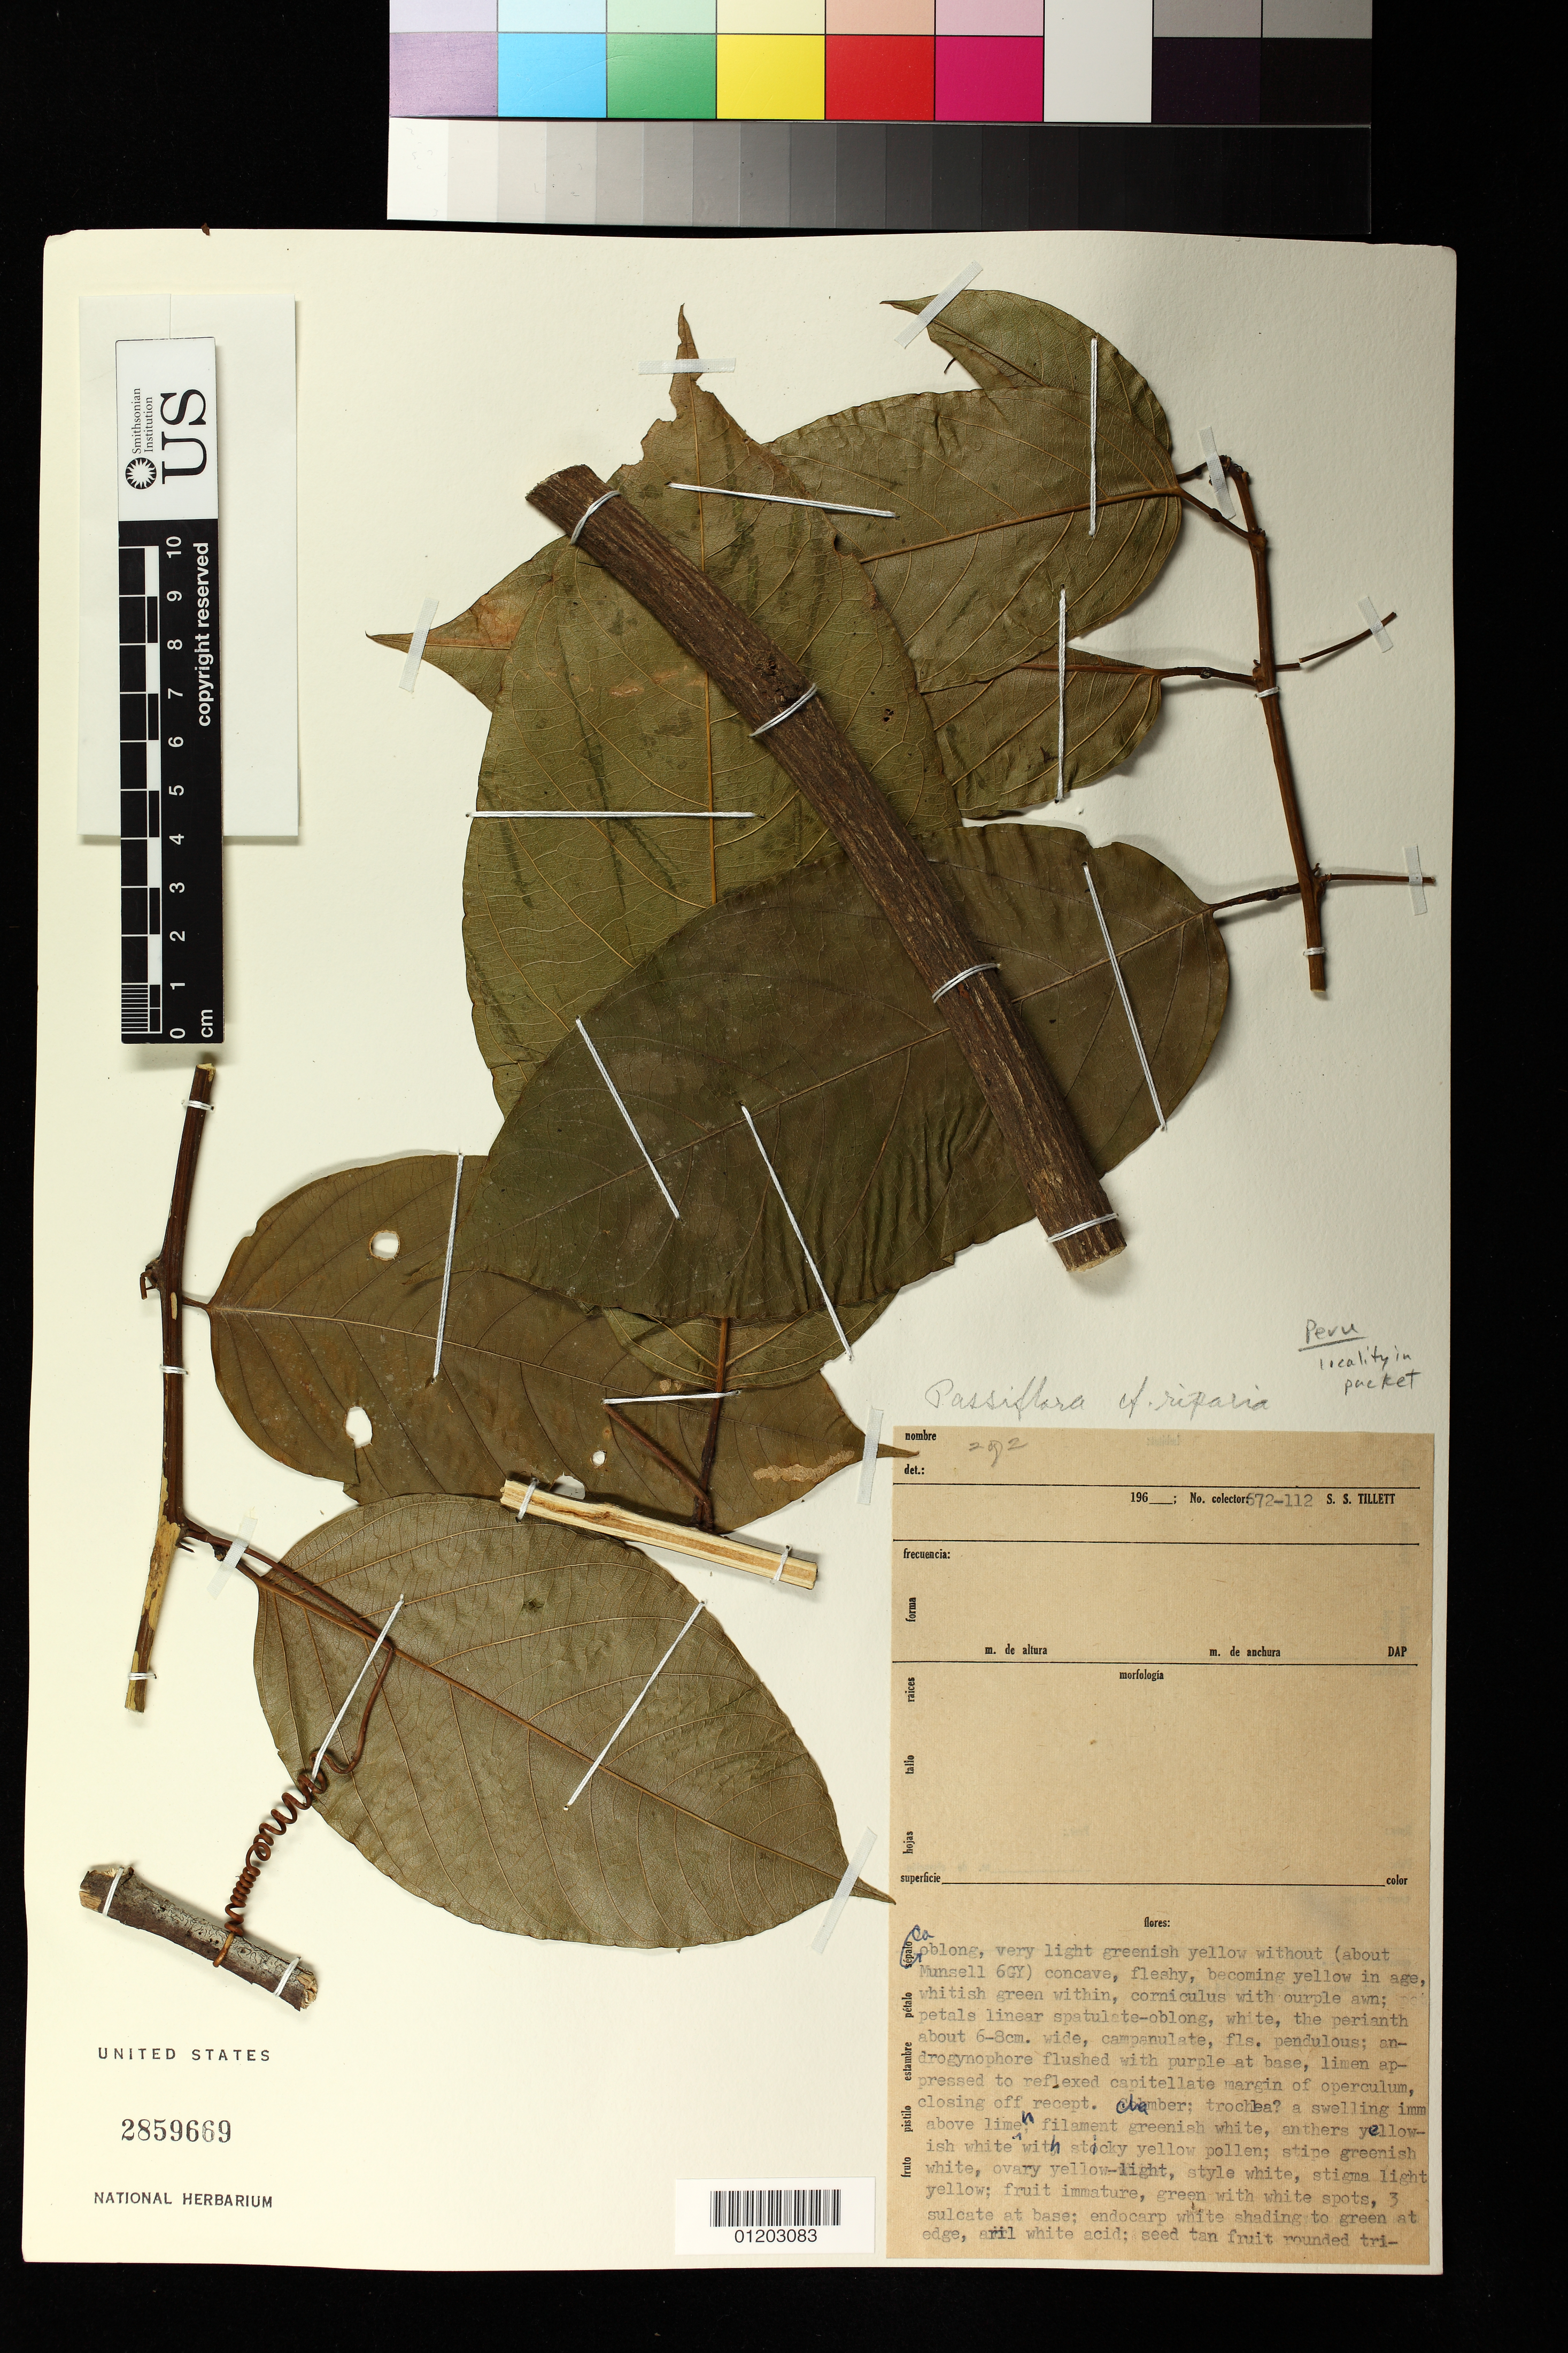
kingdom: Plantae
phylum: Tracheophyta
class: Magnoliopsida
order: Malpighiales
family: Passifloraceae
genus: Passiflora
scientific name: Passiflora riparia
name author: Mart. ex Mast.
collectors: S. S. Tillett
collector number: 672-112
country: Peru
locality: Locality in packet.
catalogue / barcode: US 2859669